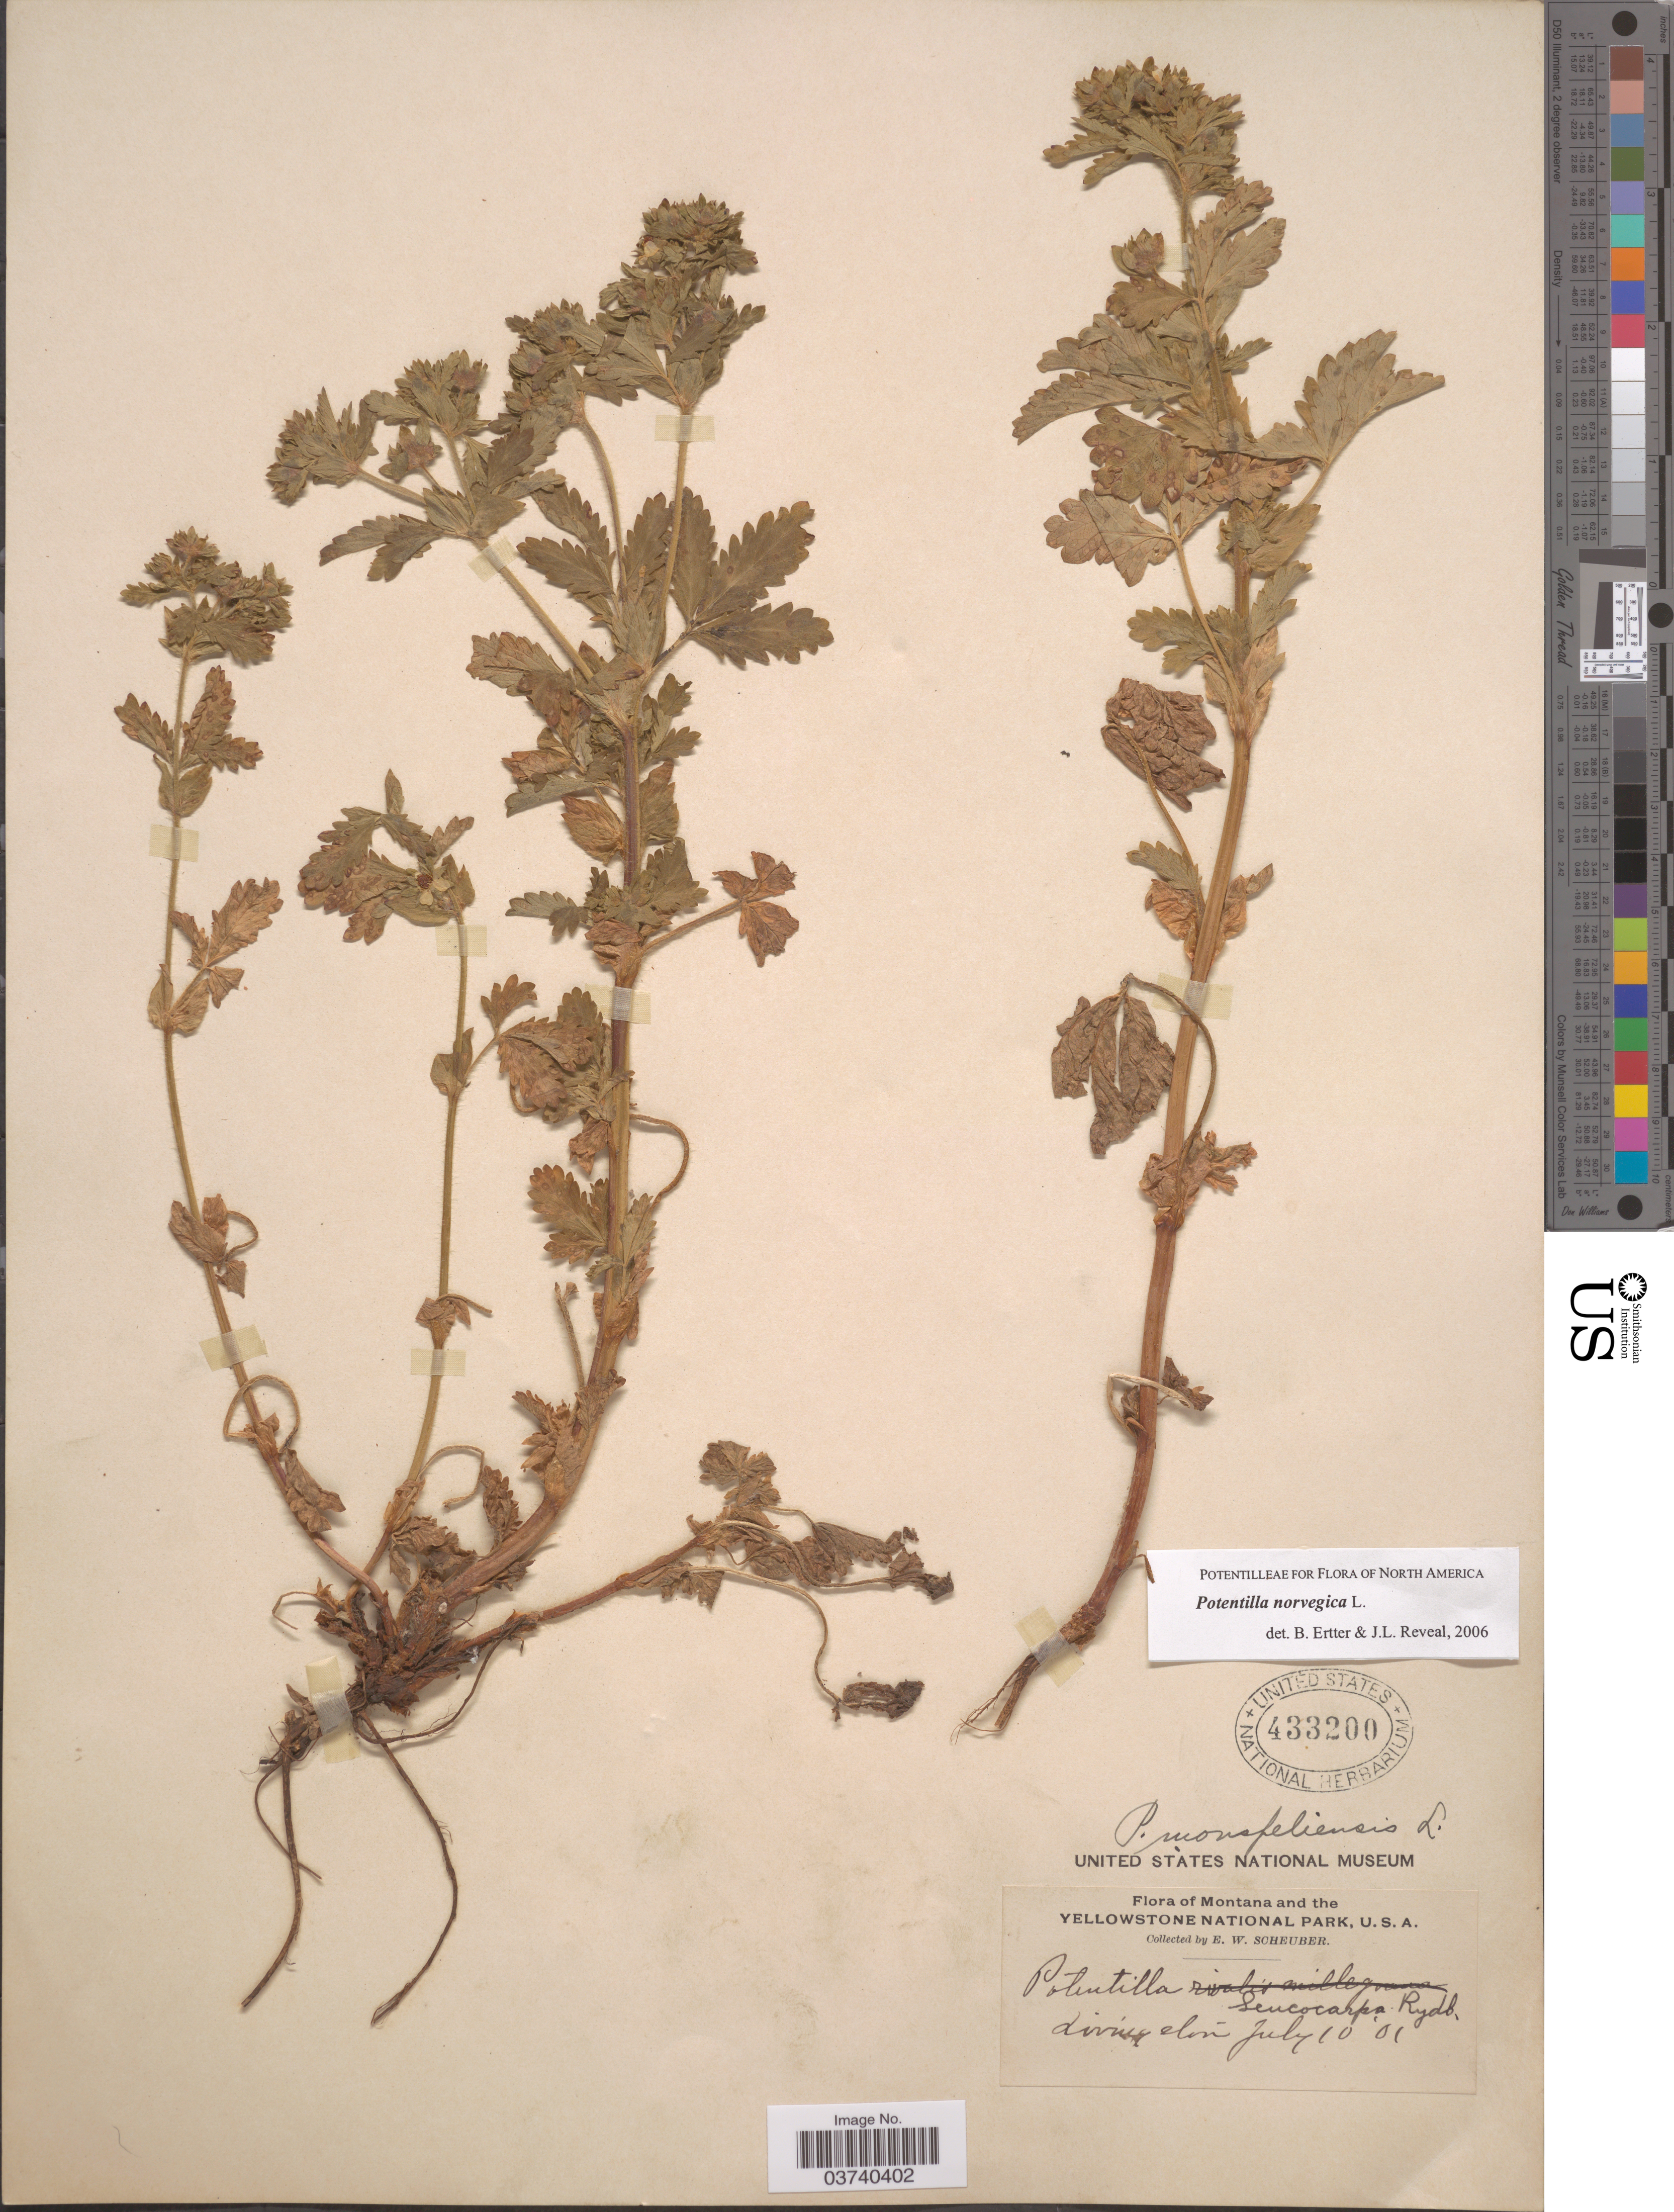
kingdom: Plantae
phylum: Tracheophyta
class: Magnoliopsida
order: Rosales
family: Rosaceae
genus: Potentilla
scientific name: Potentilla norvegica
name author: L.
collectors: E. Scheuber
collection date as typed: Transcribed d/m/y: 10/7/1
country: United States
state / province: Montana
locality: Yellowstone National Park. Livingston.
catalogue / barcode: US 433200